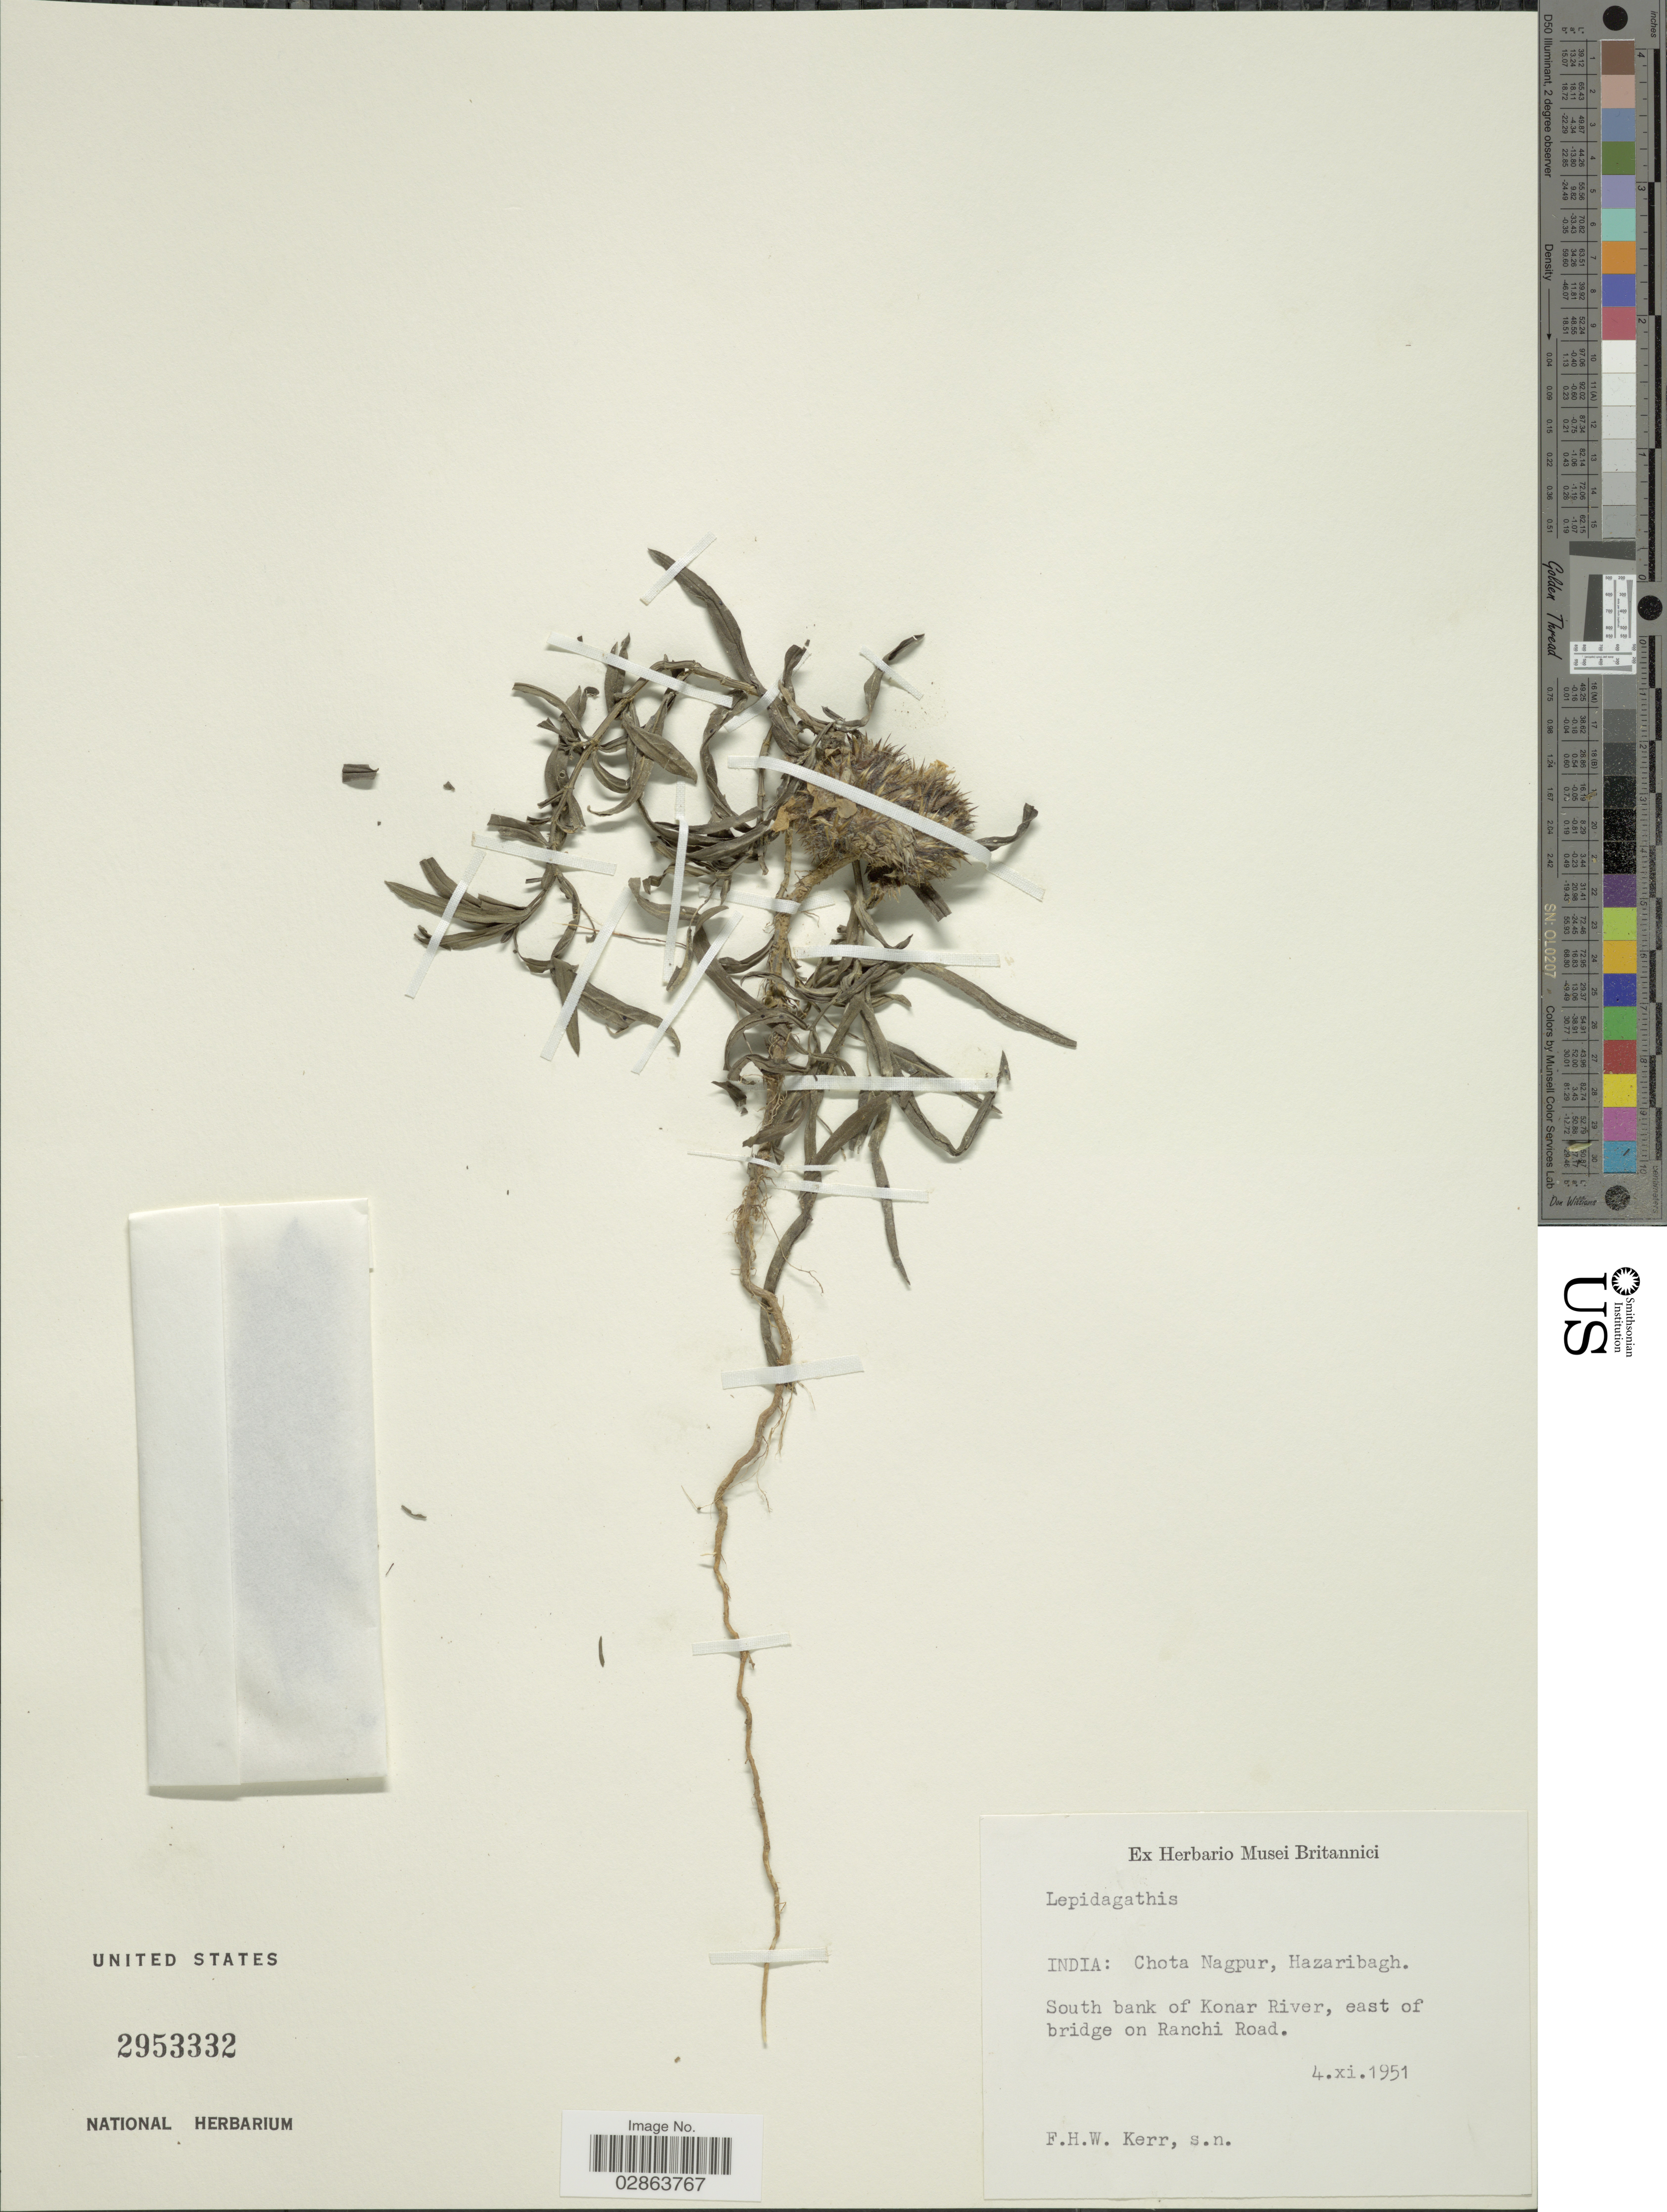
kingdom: Plantae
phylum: Tracheophyta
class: Magnoliopsida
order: Lamiales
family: Acanthaceae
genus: Lepidagathis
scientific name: Lepidagathis sp.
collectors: F. H. W. Kerr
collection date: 1951-11-04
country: India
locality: Chota Nagpur, Hazaribagh, South bank of Konar River, east of bridge on Ranchi Road.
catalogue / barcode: US 2953332